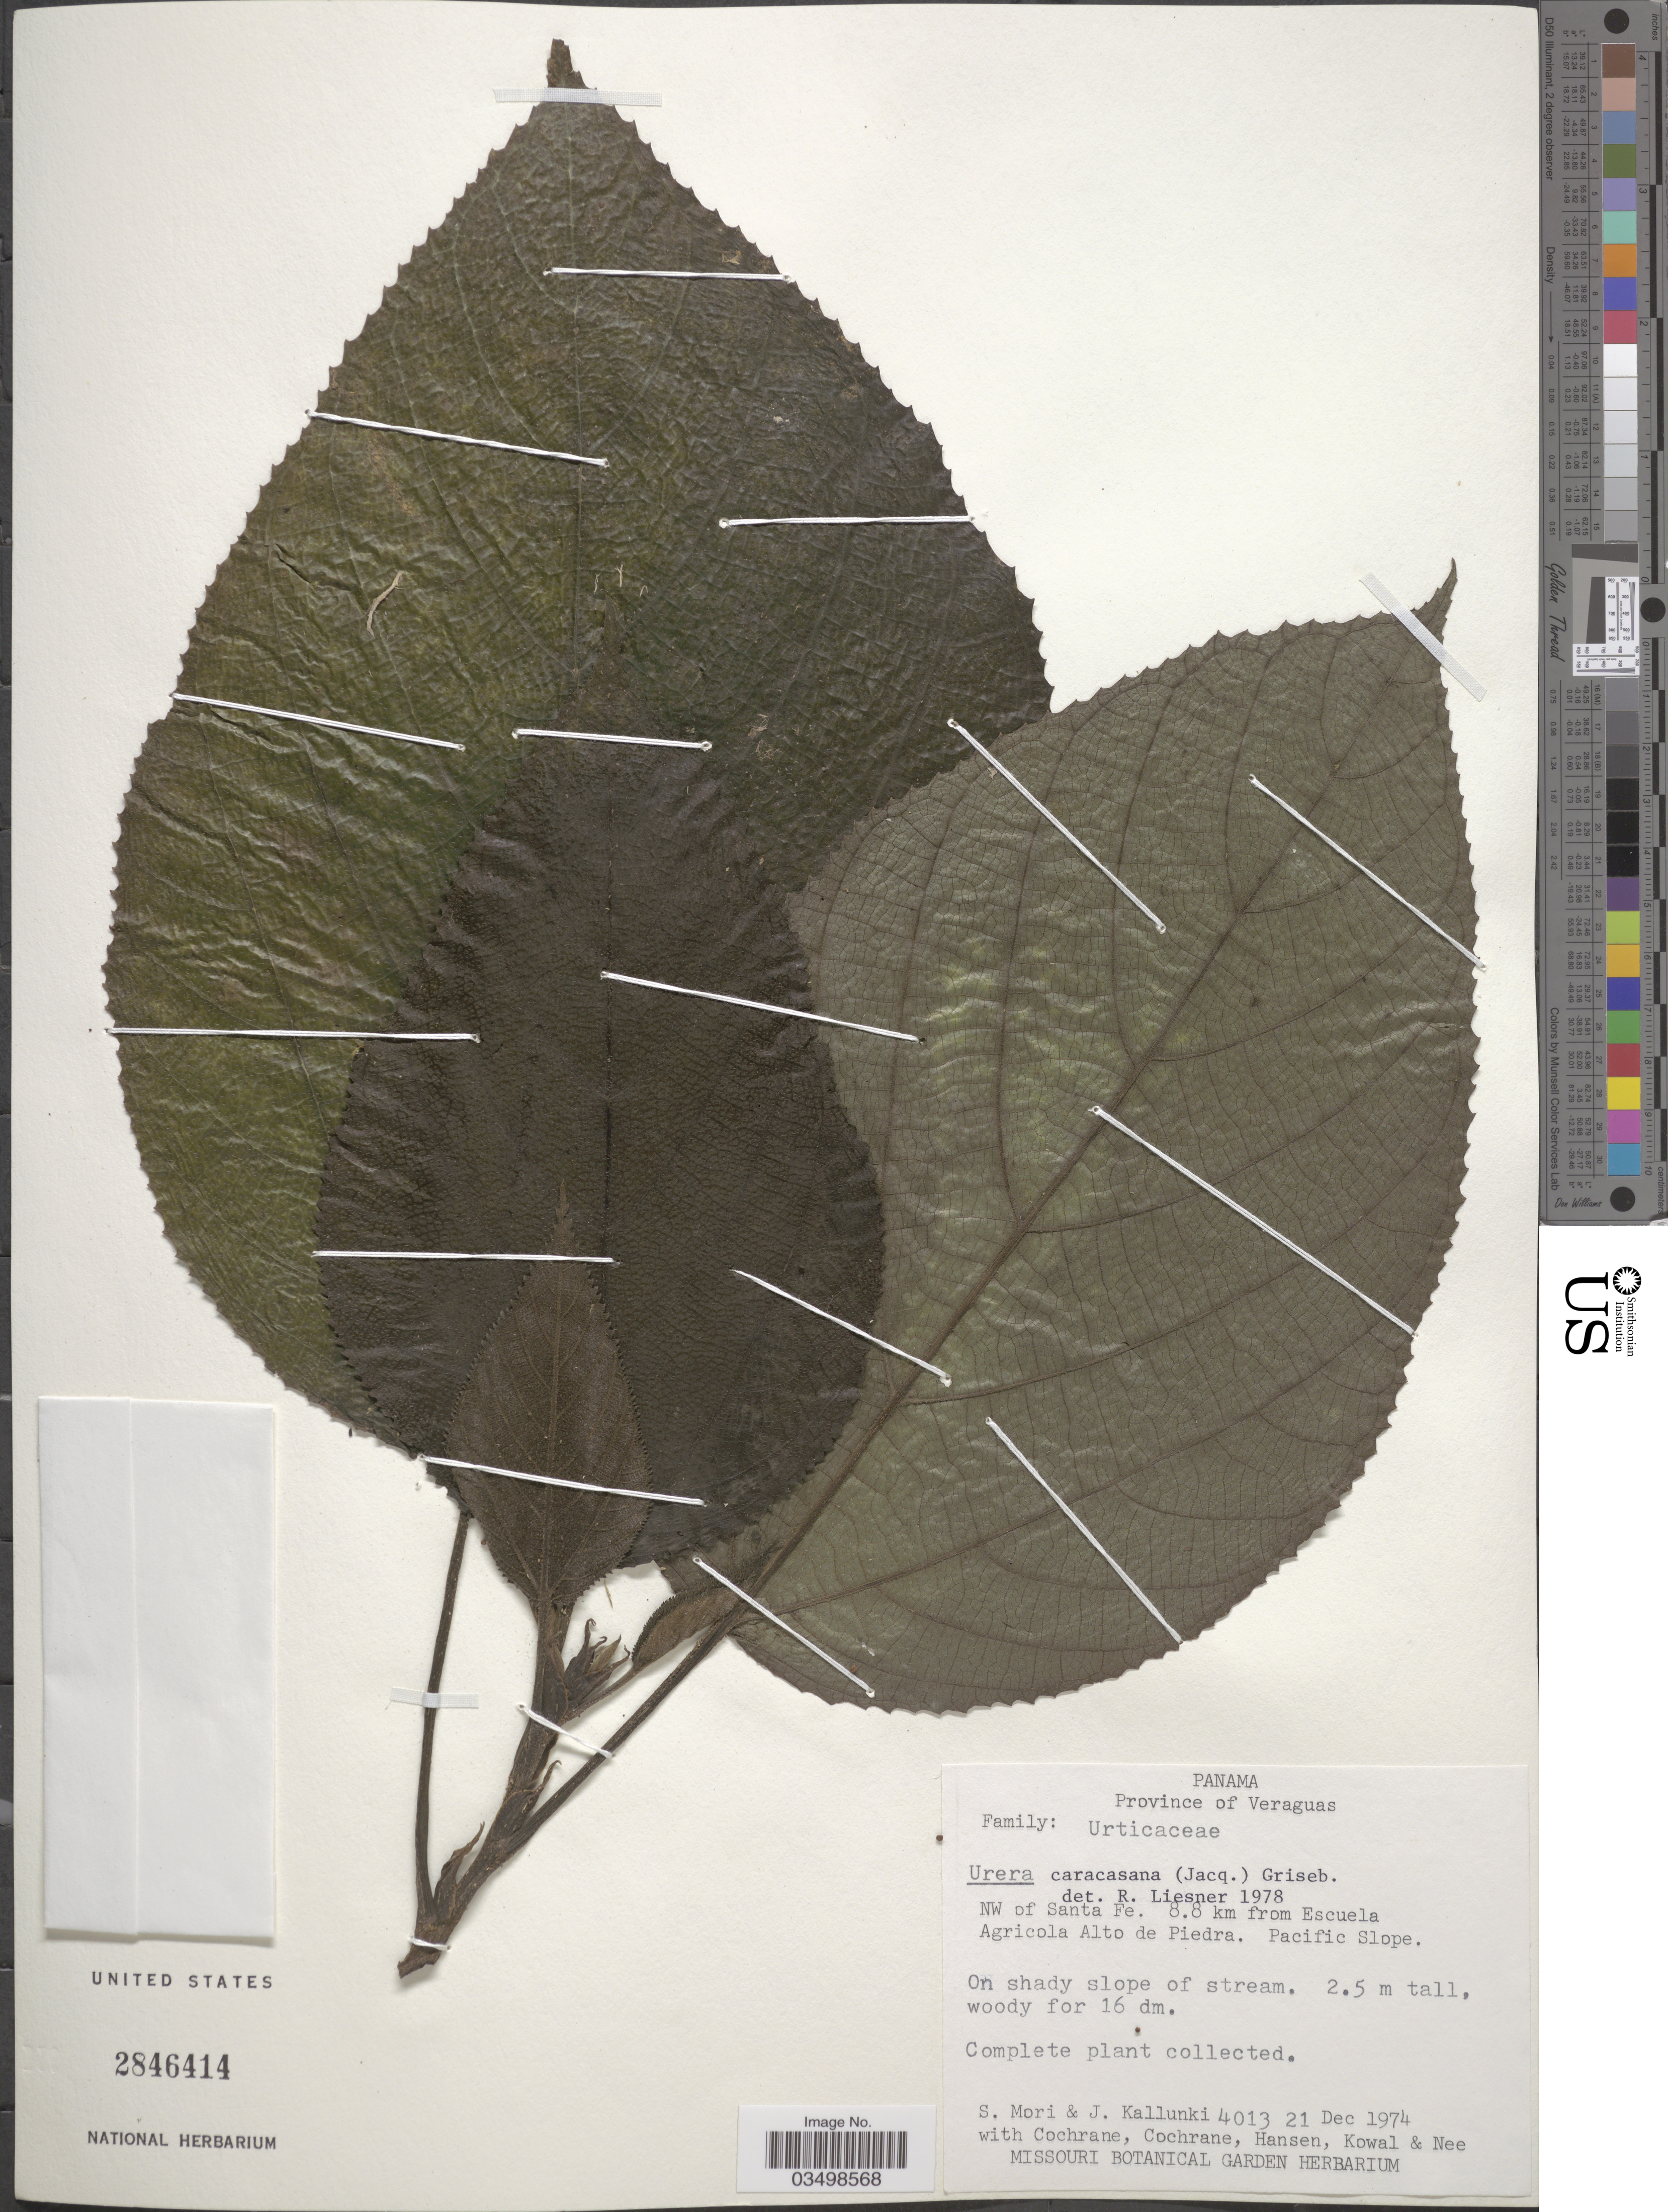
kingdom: Plantae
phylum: Tracheophyta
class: Magnoliopsida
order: Rosales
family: Urticaceae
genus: Urera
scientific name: Urera caracasana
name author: (Jacq.) Gaudich. ex Griseb.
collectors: S. Mori, J. Kallunki, Cochrane & -. Hansen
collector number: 4013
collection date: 1974-12-21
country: Panama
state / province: Veraguas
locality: NW of Santa Fe. 8.8 km from Escuela Agricola Alto de Piedra. Pacific slope.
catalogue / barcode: US 2846414